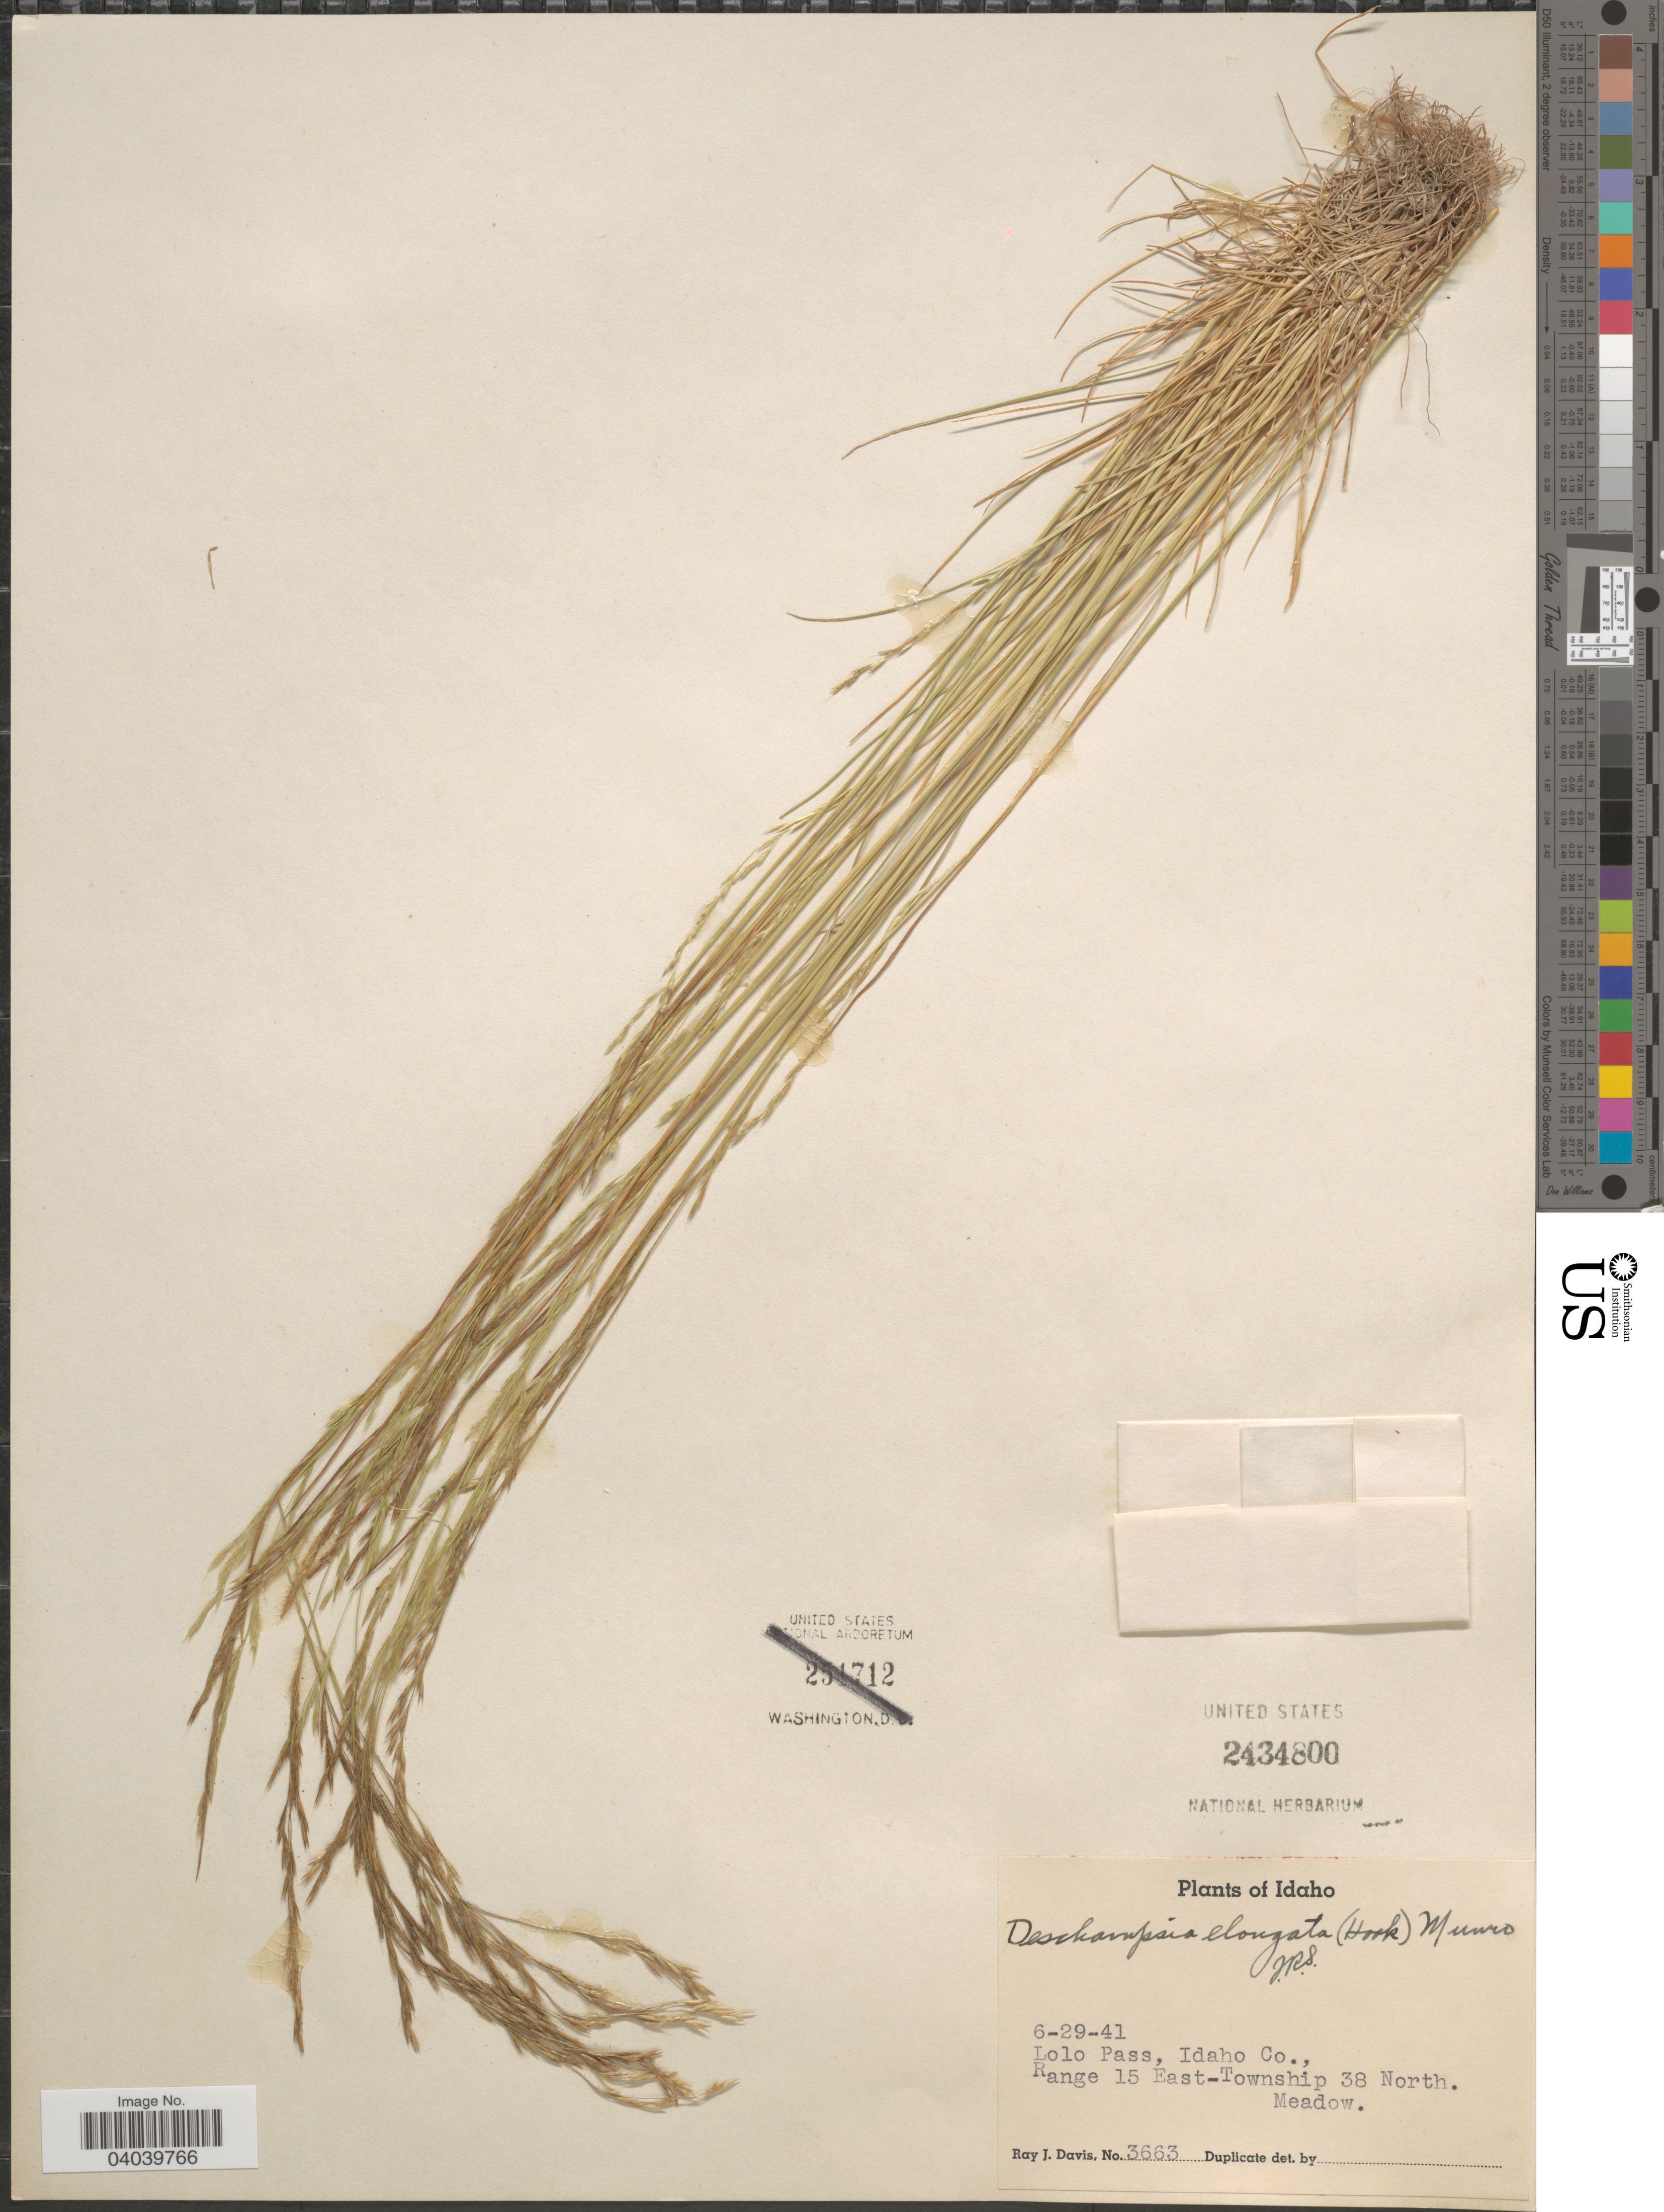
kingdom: Plantae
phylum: Tracheophyta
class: Liliopsida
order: Poales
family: Poaceae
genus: Deschampsia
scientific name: Deschampsia elongata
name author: (Hook.) Munro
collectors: R. Davis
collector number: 3663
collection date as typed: Transcribed d/m/y: 29/6/41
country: United States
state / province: Idaho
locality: Lolo Pass, Idaho Co., Range 15 East-Township 38 North. Meadow.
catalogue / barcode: US 2434800